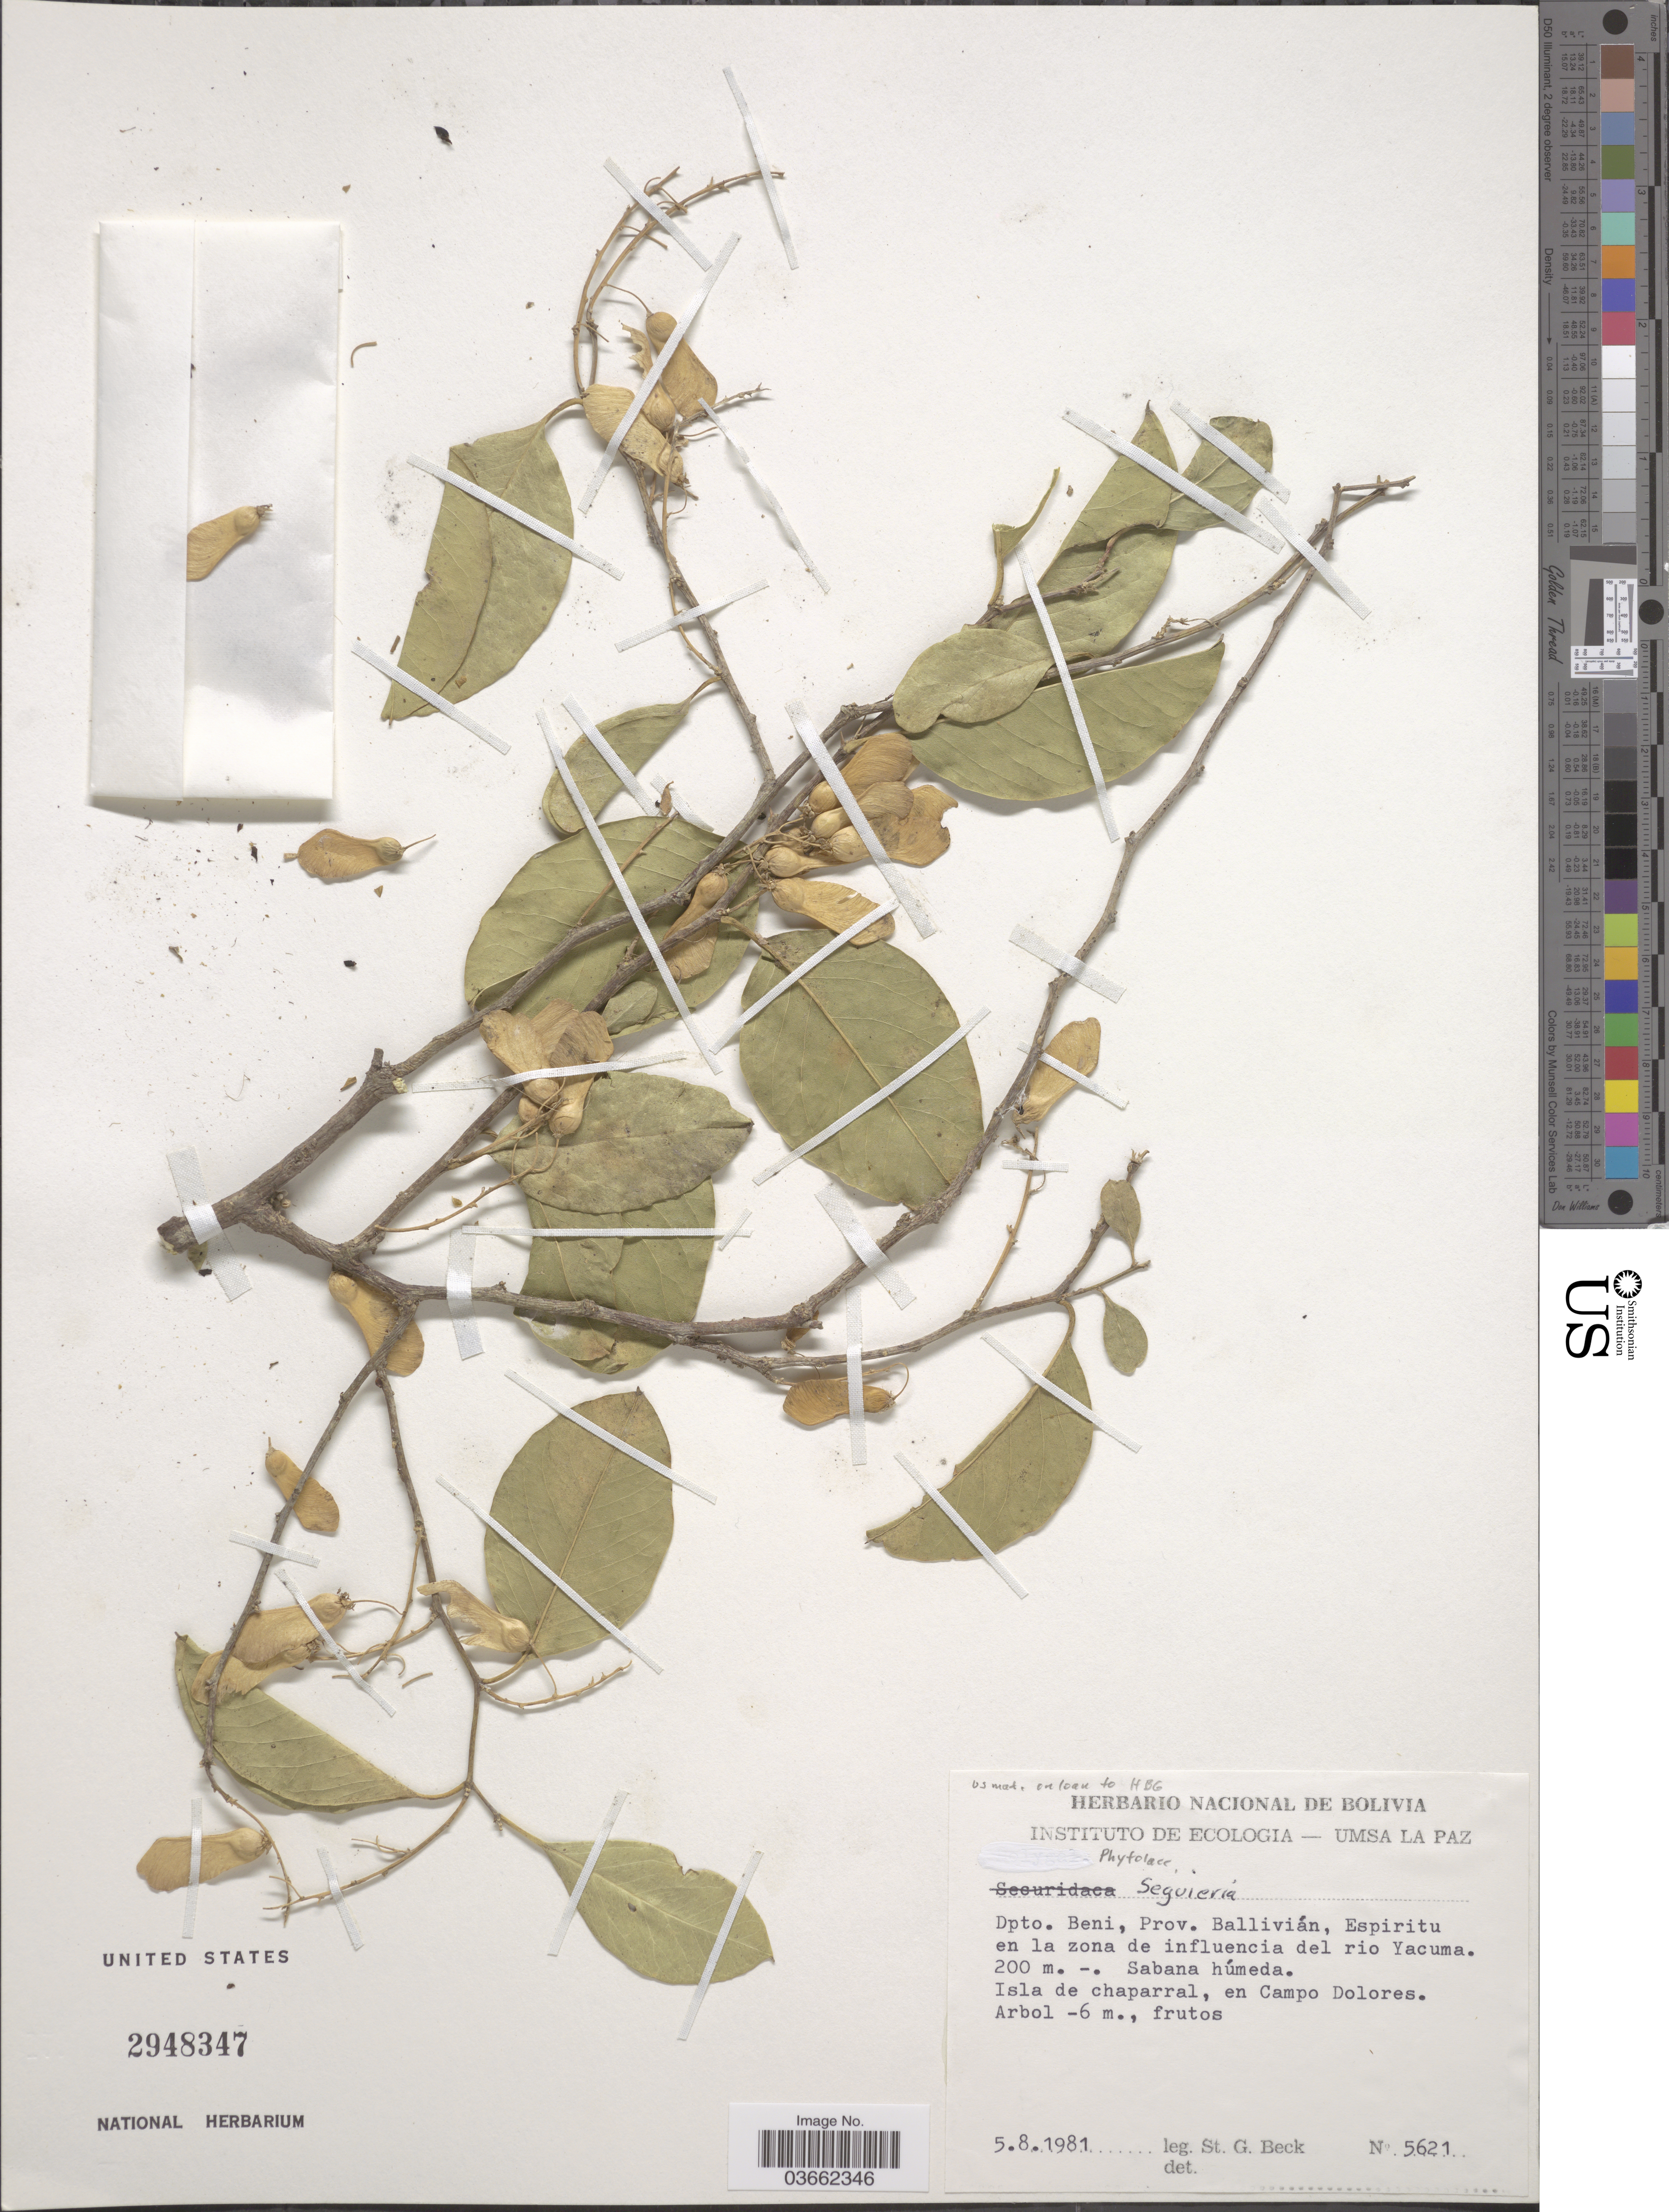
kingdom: Plantae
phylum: Tracheophyta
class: Magnoliopsida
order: Caryophyllales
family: Phytolaccaceae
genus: Seguieria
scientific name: Seguieria sp.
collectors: S. G. Beck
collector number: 5621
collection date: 1981-08-05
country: Bolivia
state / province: Beni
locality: Dpto. Beni, Prov. Ballivián, Espiritu en la zona de influencia del rio Yacuma. Isla de chaparral, en Campo Dolores.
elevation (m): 200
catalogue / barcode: US 2948347